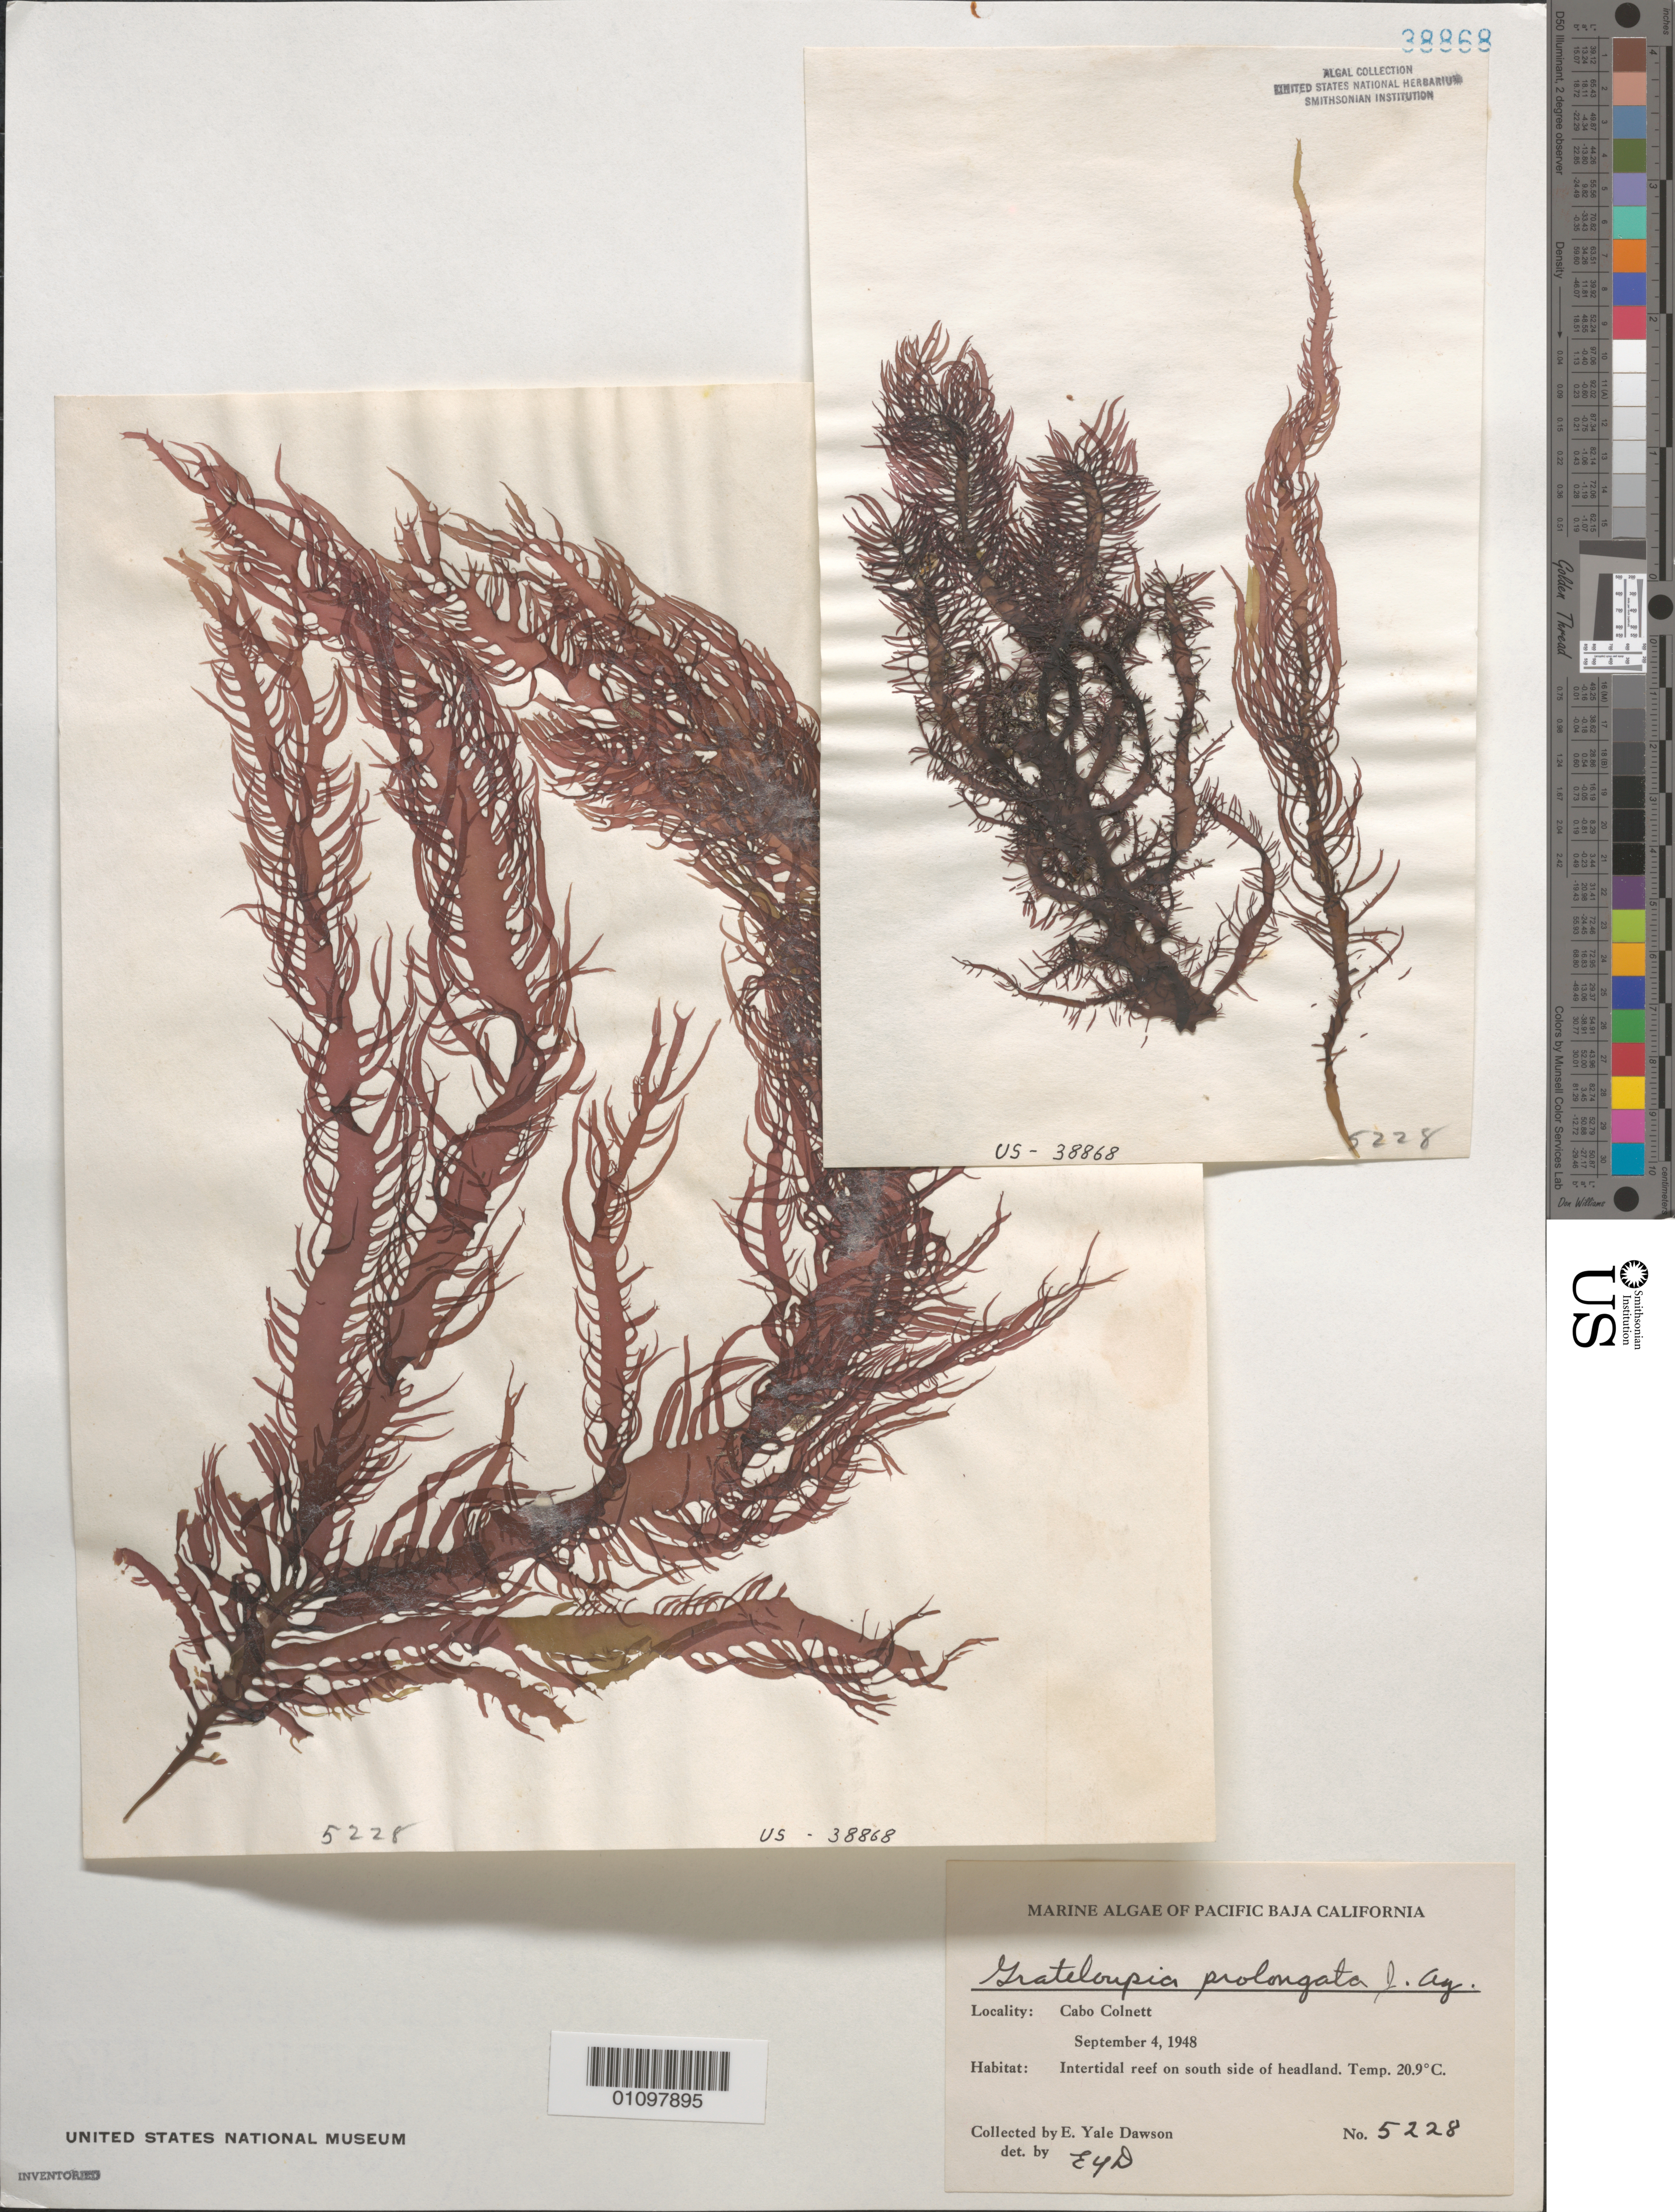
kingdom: Plantae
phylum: Rhodophyta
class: Florideophyceae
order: Halymeniales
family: Halymeniaceae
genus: Grateloupia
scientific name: Grateloupia prolongata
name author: J. Agardh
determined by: Dawson, E. Y.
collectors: E. Y. Dawson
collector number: EYD 5228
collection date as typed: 04 Sep 1948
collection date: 1948-09-04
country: Mexico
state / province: Baja California Norte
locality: Cabo Colnett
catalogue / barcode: US 38868